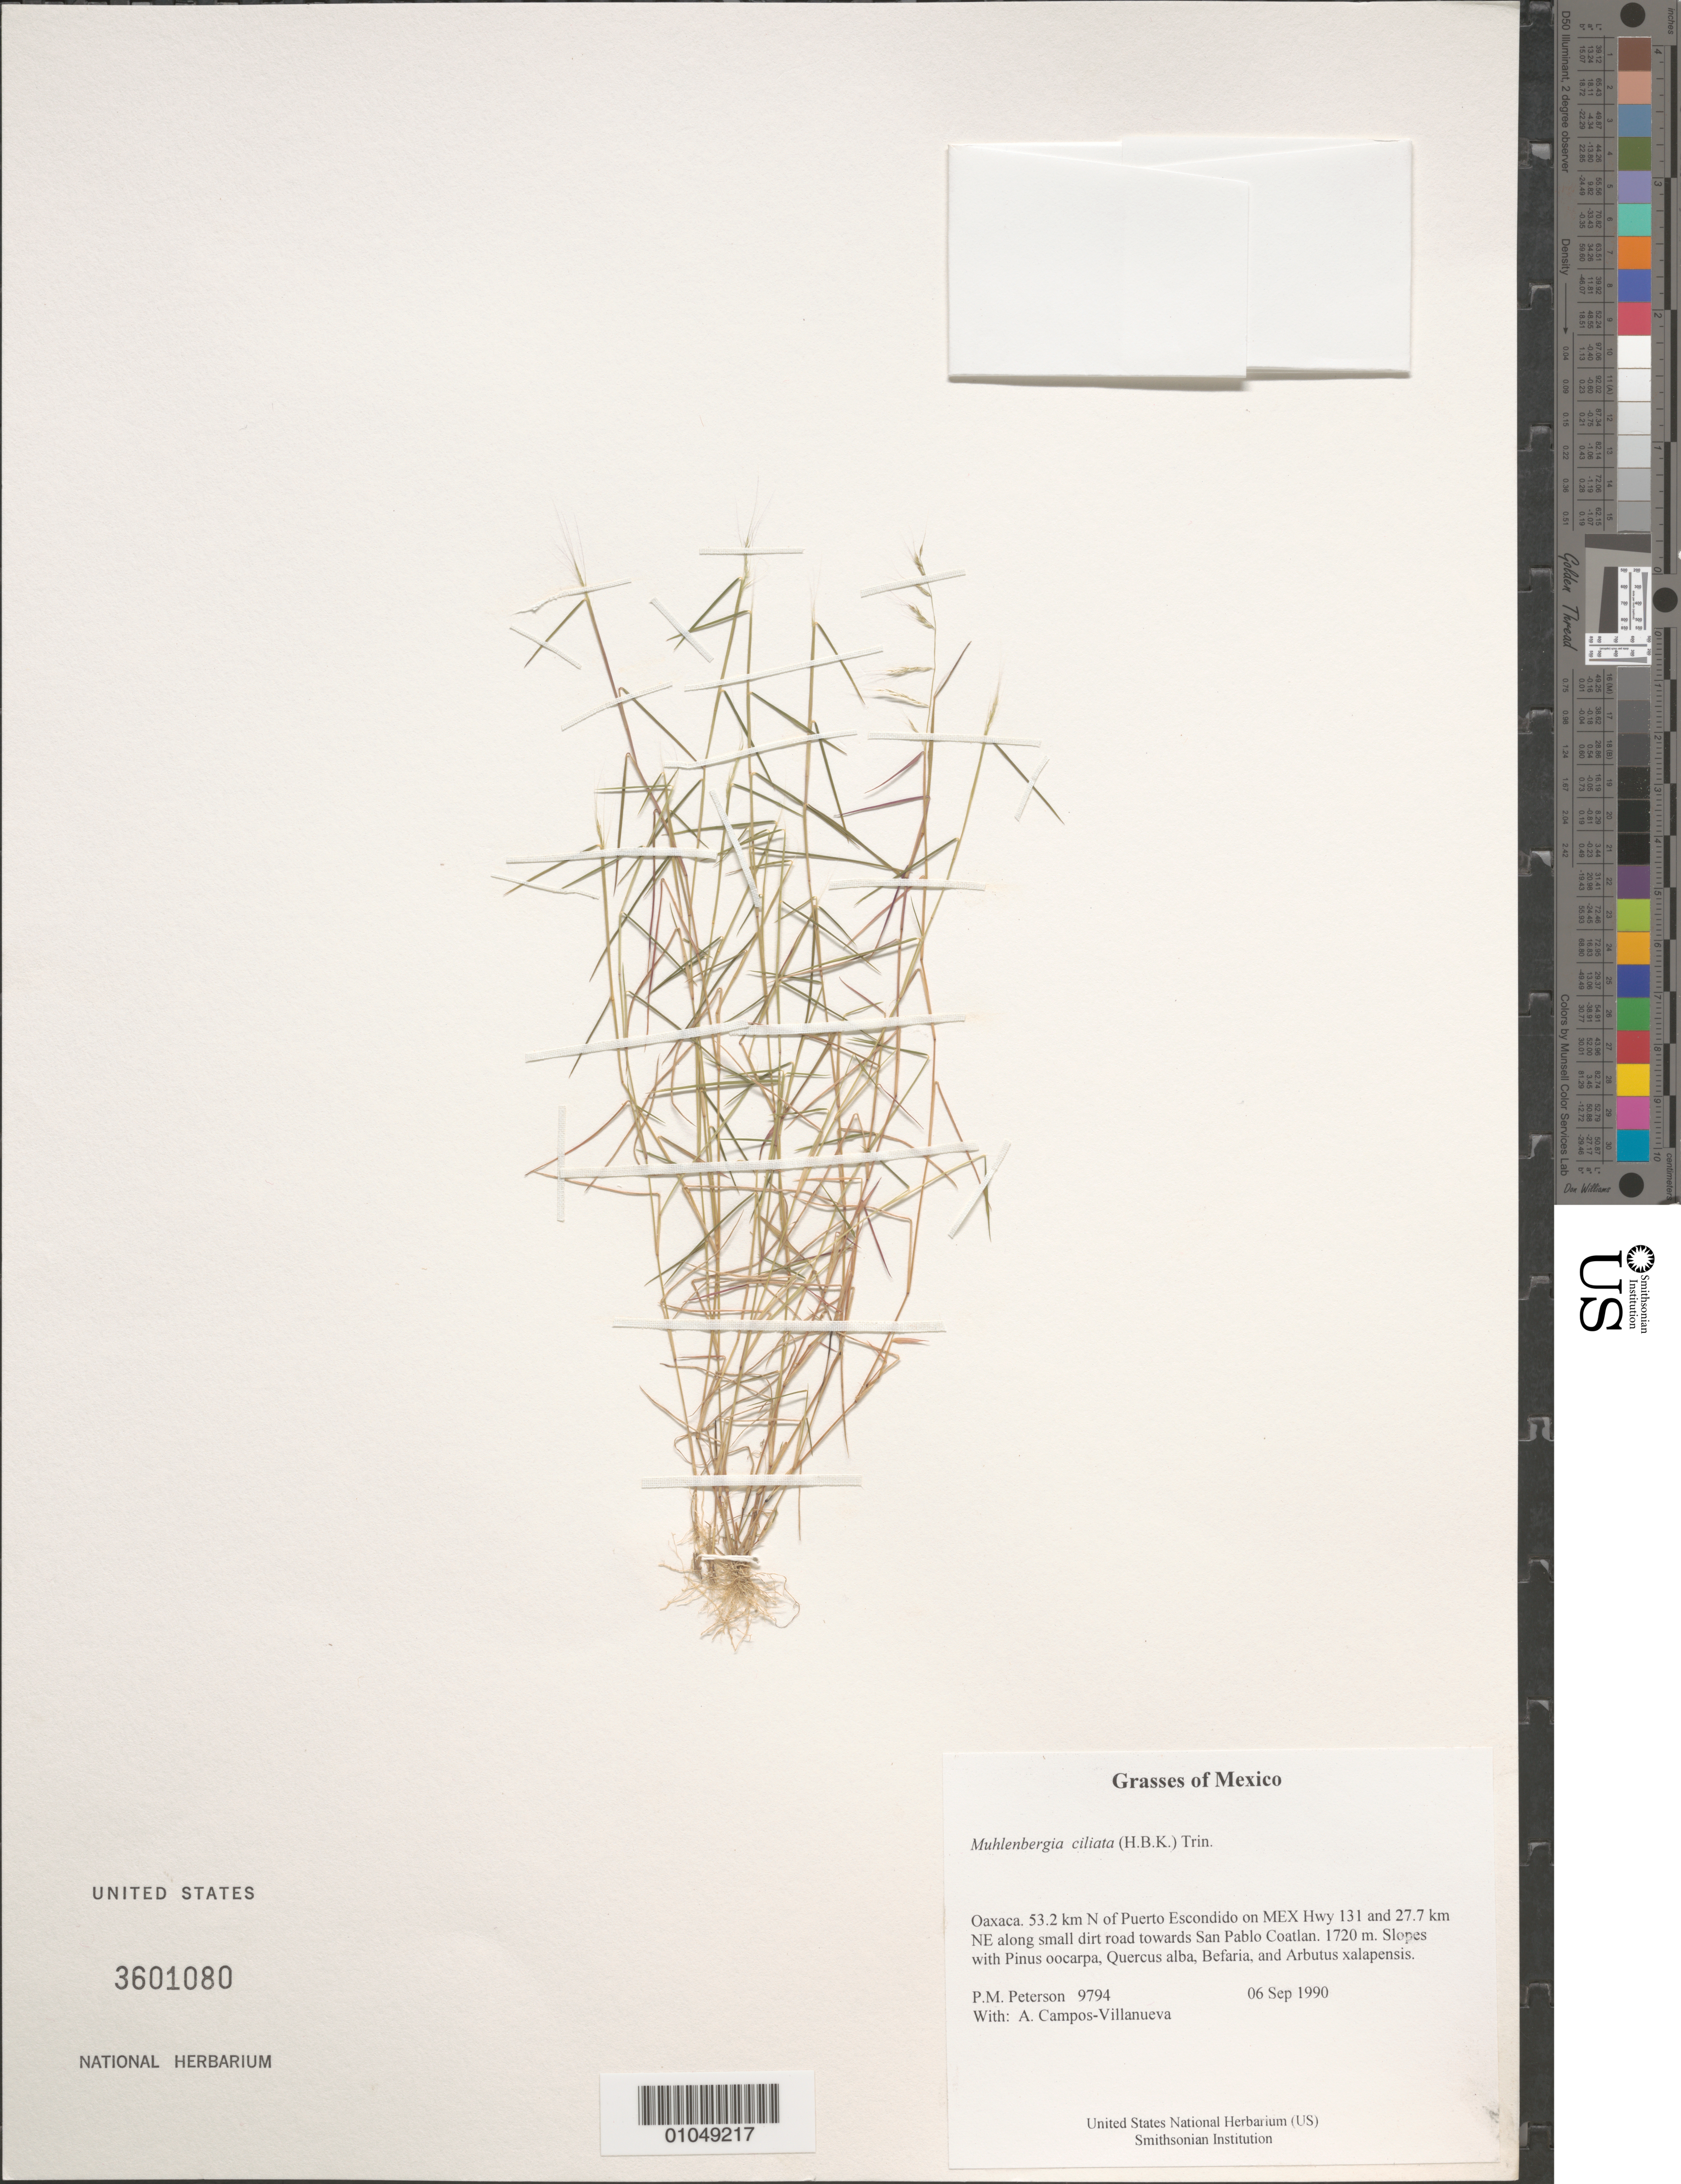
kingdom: Plantae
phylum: Tracheophyta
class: Liliopsida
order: Poales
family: Poaceae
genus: Muhlenbergia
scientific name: Muhlenbergia ciliata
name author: (Kunth) Trin.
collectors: P. M. Peterson & A. Campos-Villanueva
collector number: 09794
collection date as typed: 06 Sep 1990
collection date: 1990-09-06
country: Mexico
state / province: Oaxaca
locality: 53.2 km N of Puerto Escondido on MEX Hwy 131 and 27.7 km NE along small dirt road towards San Pablo Coatlan.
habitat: Slopes with Pinus oocarpa, Quercus alba, Befaria, and Arbutus xalapensis.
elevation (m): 1720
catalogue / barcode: US 3601080